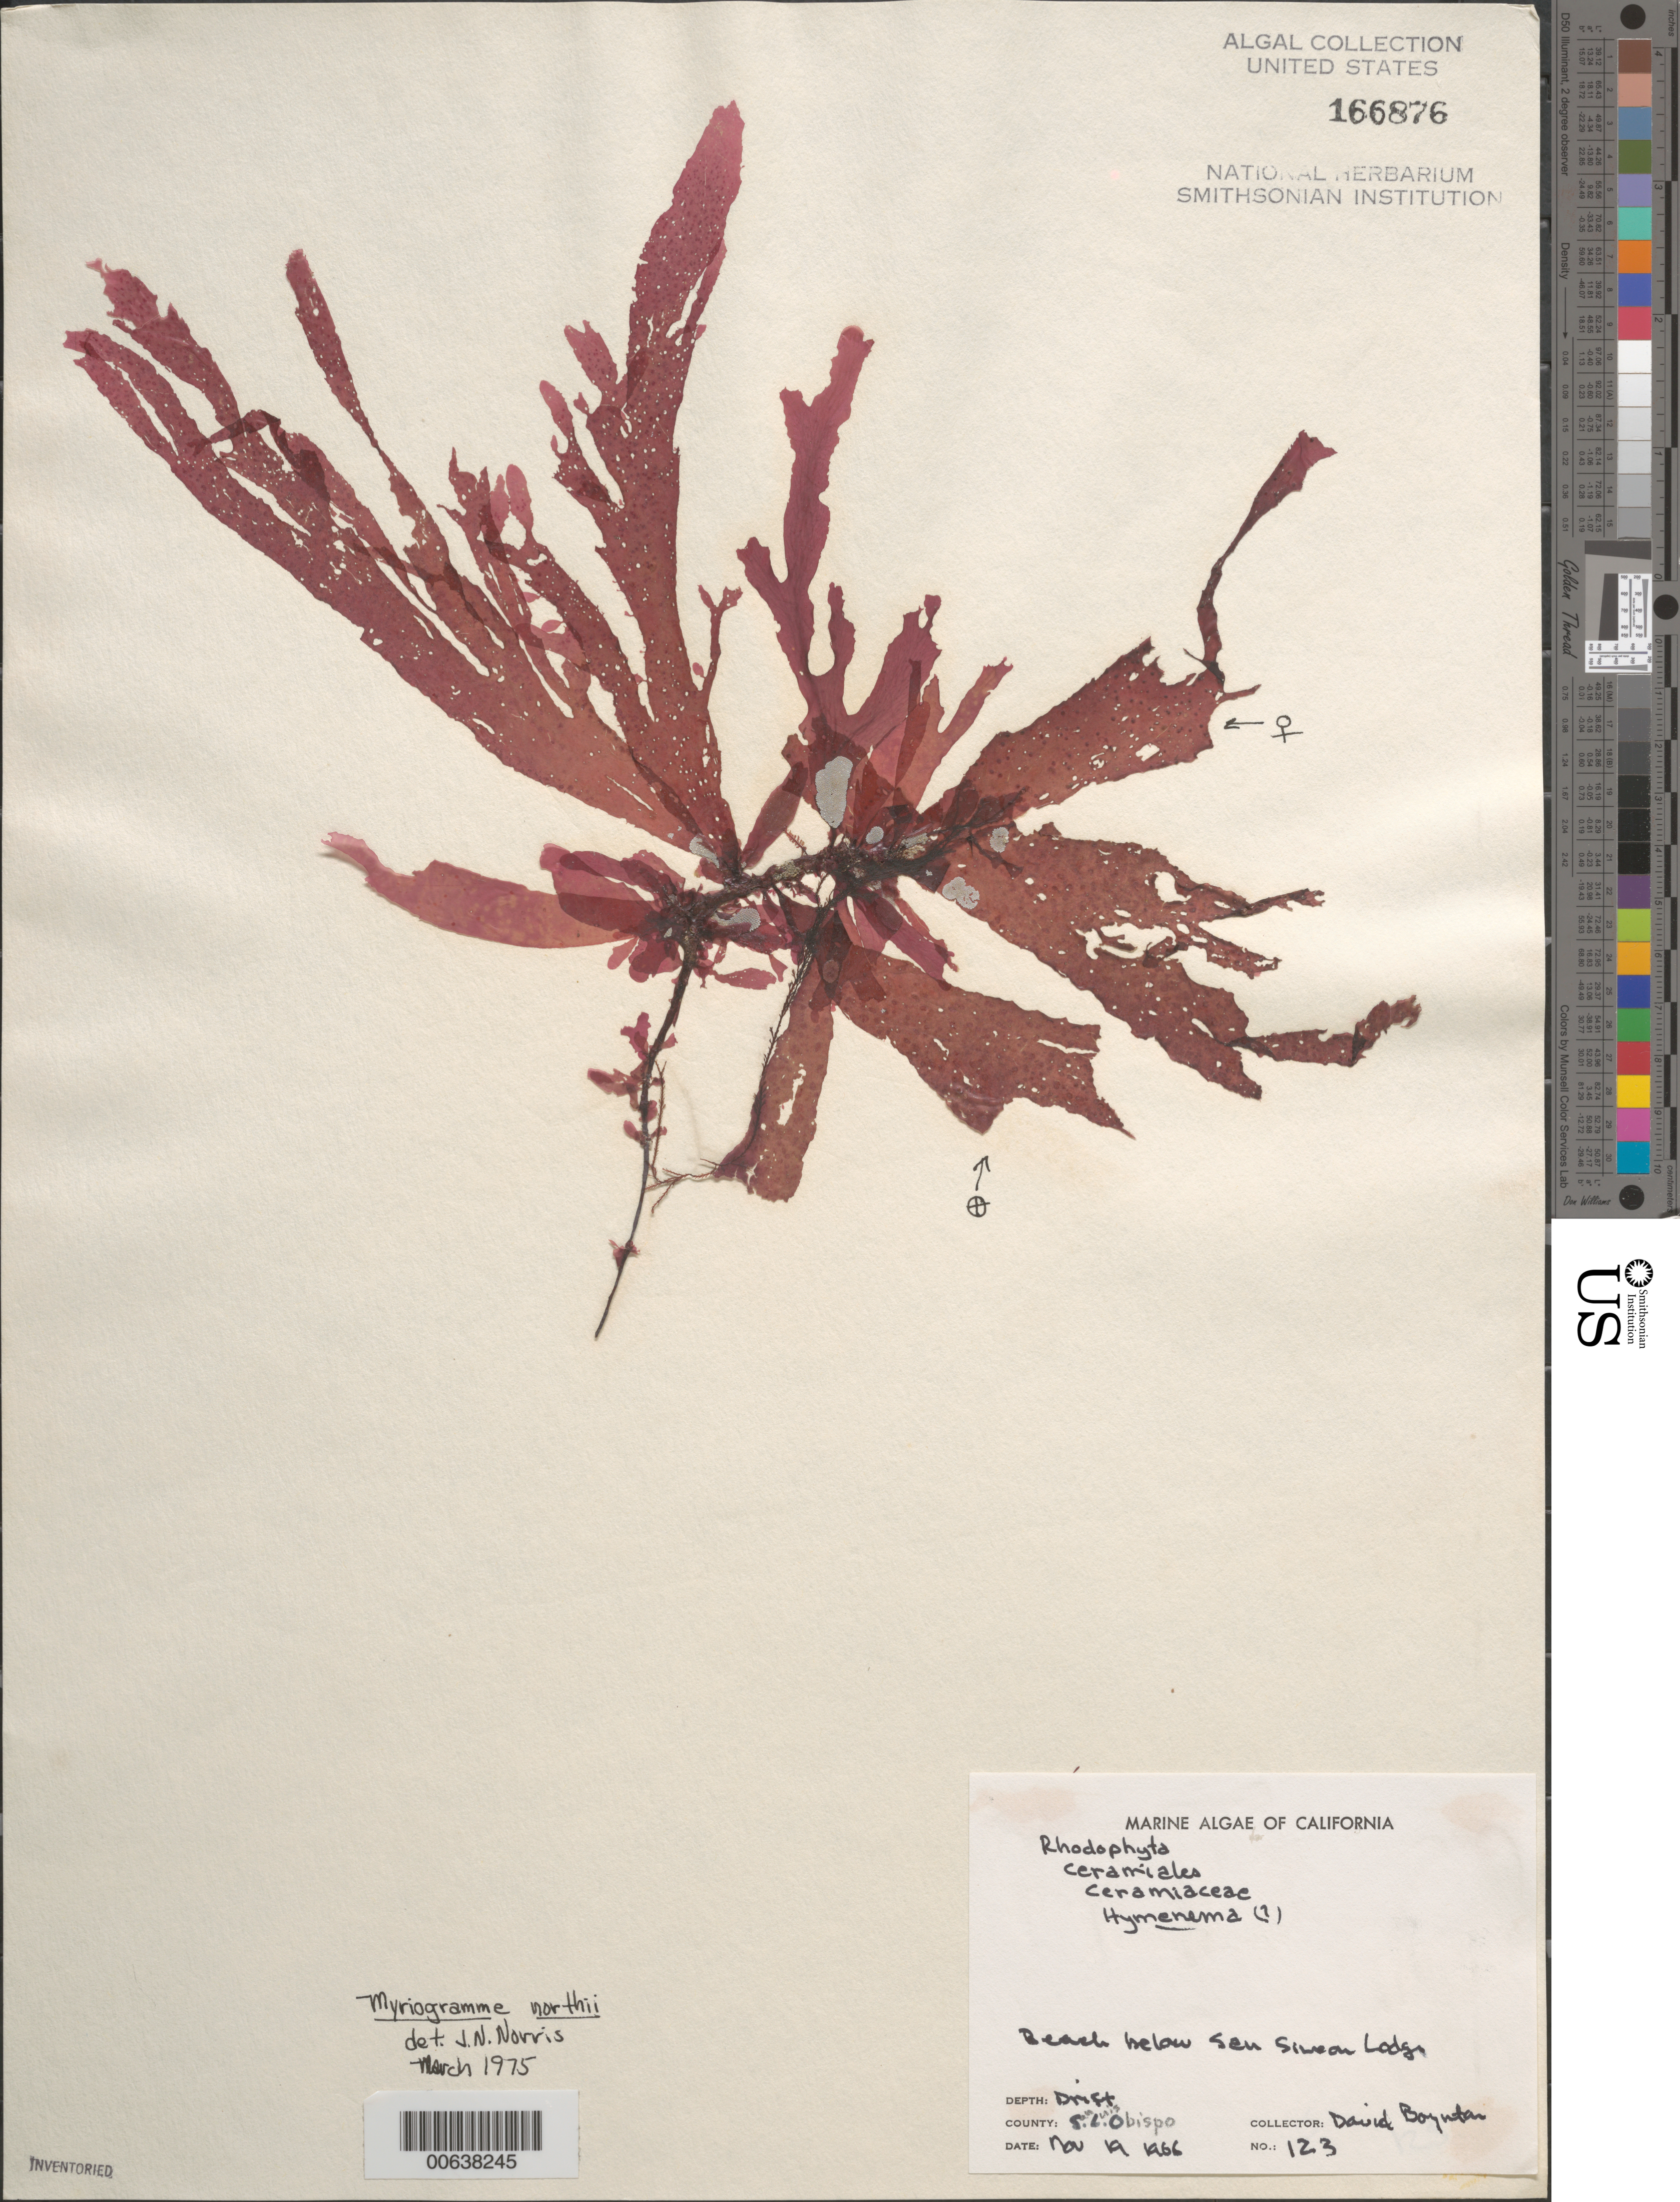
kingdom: Plantae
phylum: Rhodophyta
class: Florideophyceae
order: Ceramiales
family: Delesseriaceae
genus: Myriogramme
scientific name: Myriogramme northii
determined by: Norris, James N.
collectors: D. Boynton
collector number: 123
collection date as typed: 19 Nov 1966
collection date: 1966-11-19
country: United States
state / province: California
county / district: San Luis Obispo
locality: Beach below San Simeon Lodge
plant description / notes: Argentine Antarctic Expedition, 1957-1958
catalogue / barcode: US 166876